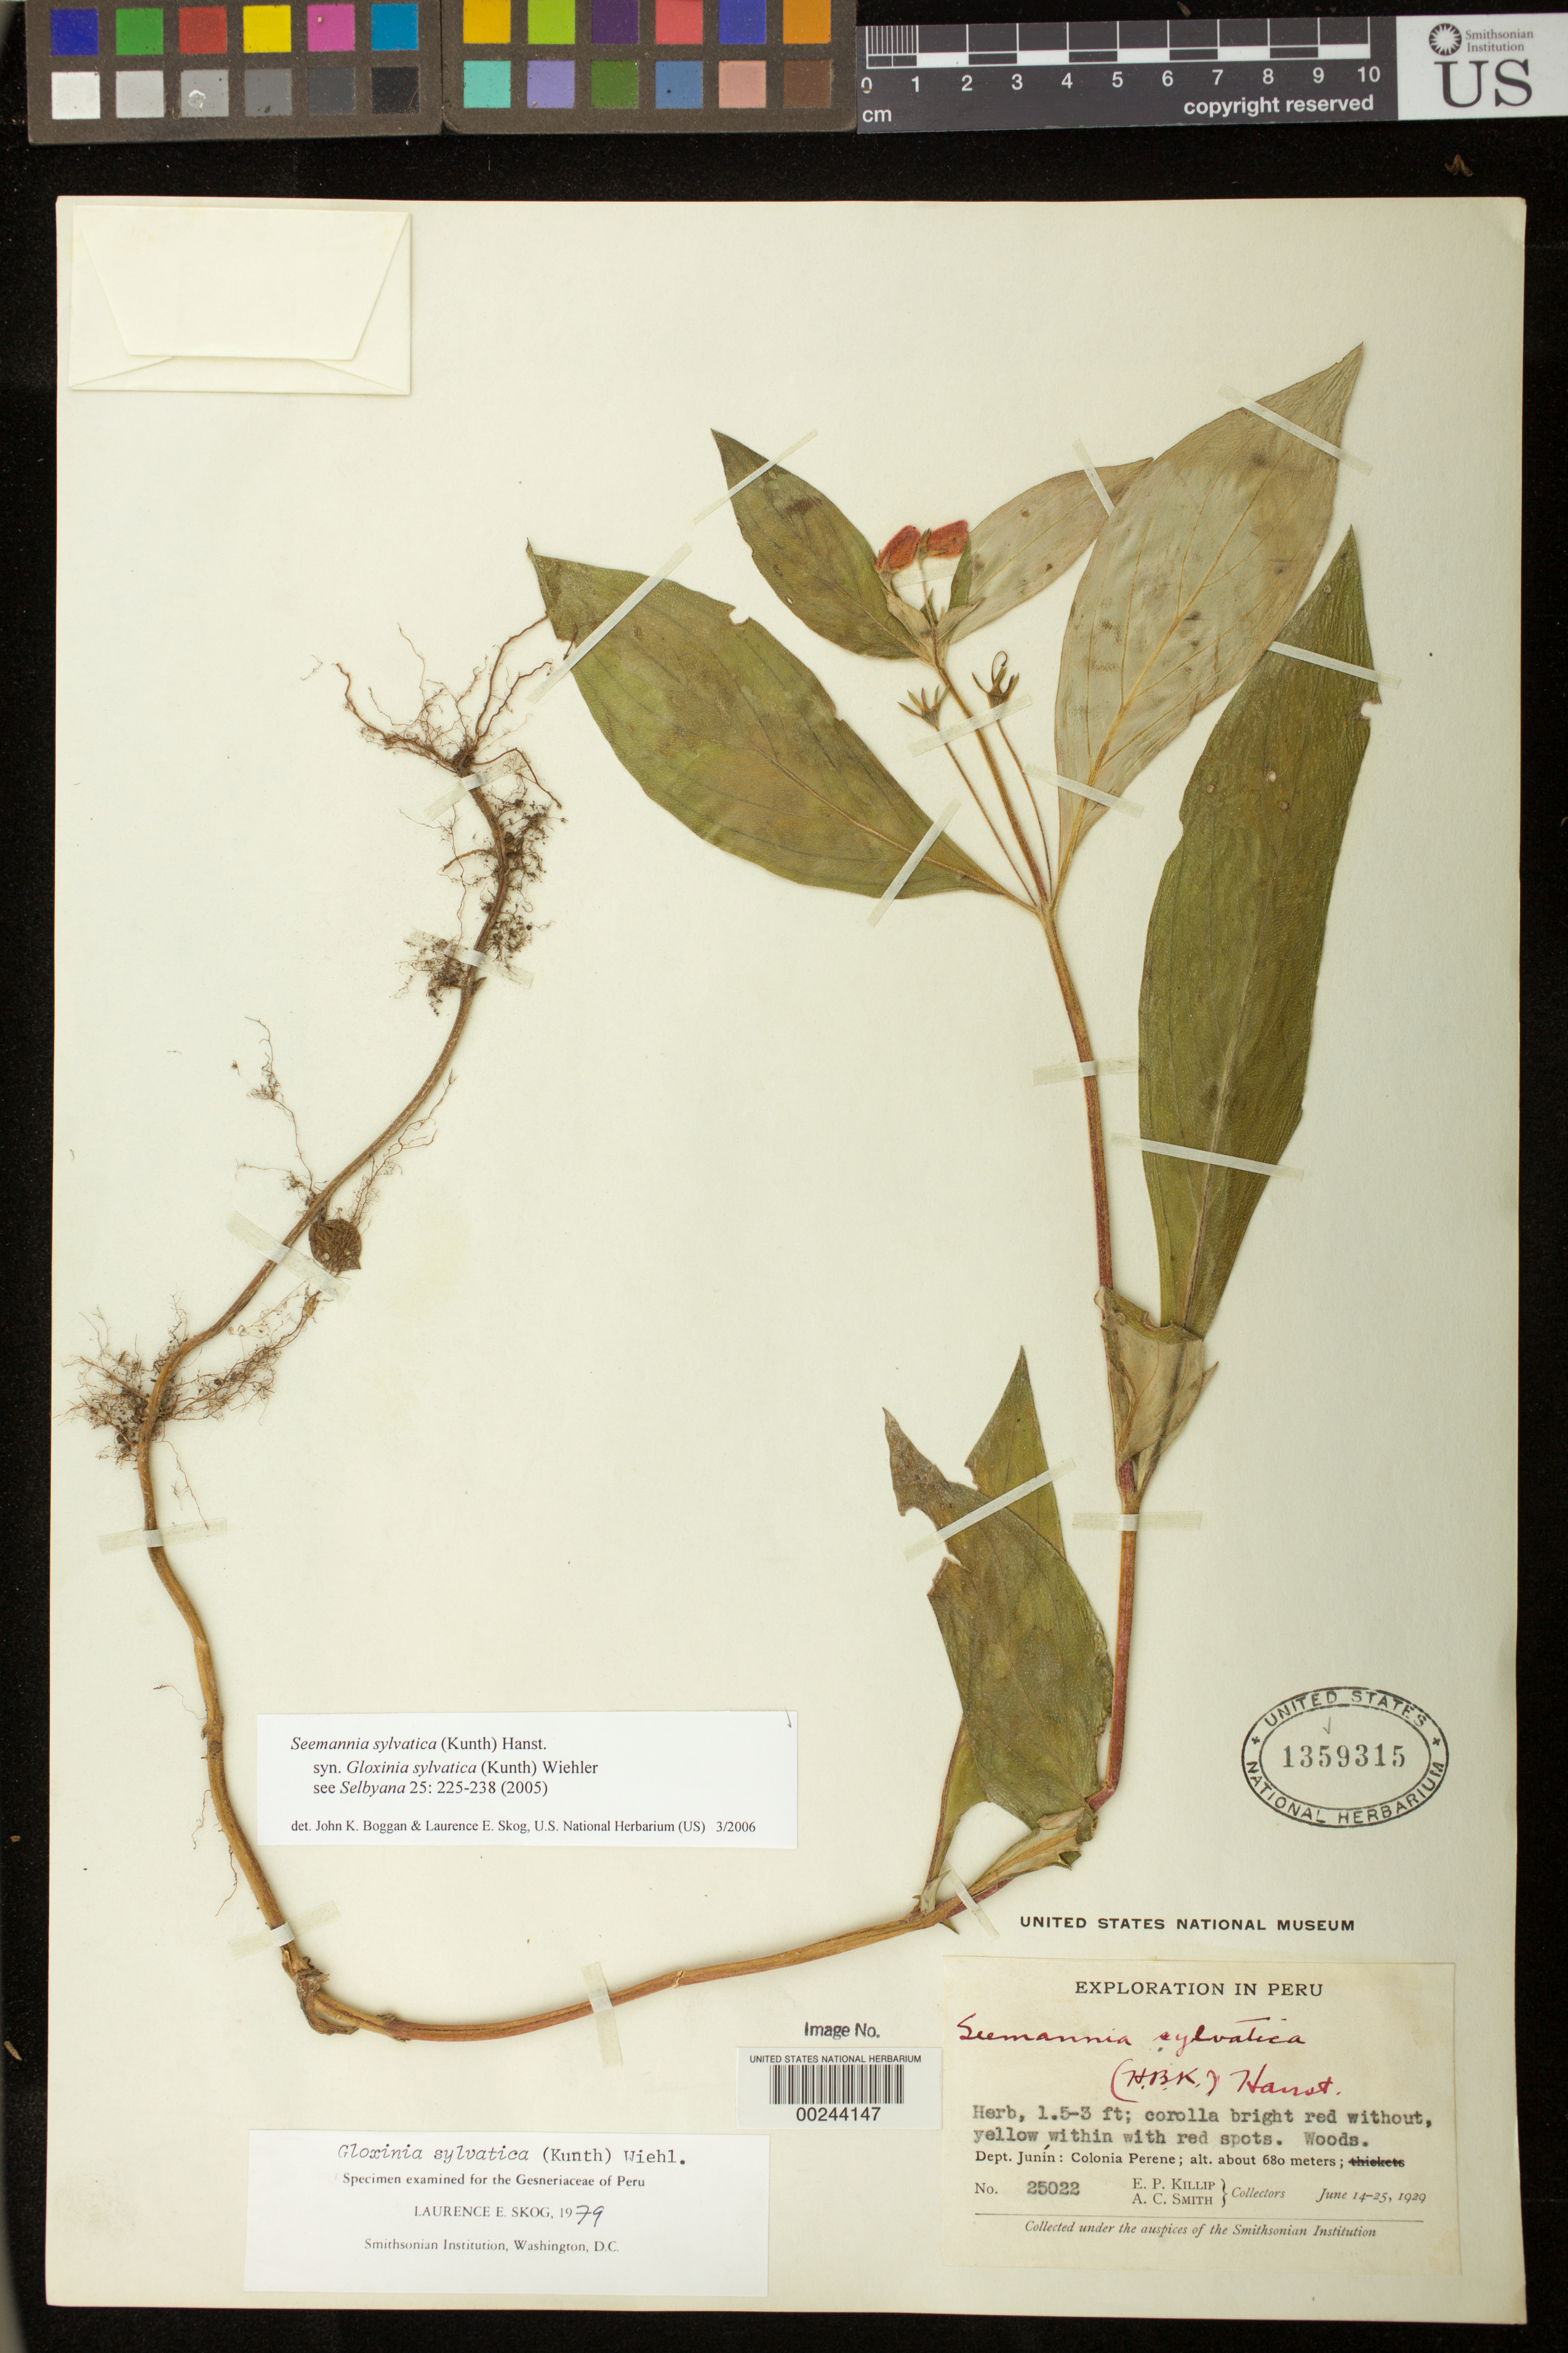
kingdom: Plantae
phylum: Tracheophyta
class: Magnoliopsida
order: Lamiales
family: Gesneriaceae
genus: Seemannia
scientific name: Seemannia sylvatica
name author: (Kunth) Hanst.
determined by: Boggan, J. K.; Skog, L. E.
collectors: E. P. Killip & A. C. Smith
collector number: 25022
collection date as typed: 14-25 Jun 1929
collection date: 1929-06-14/1929-06-25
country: Peru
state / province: Junín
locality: Colonia Perene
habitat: Woods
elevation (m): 680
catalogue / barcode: US 1359315